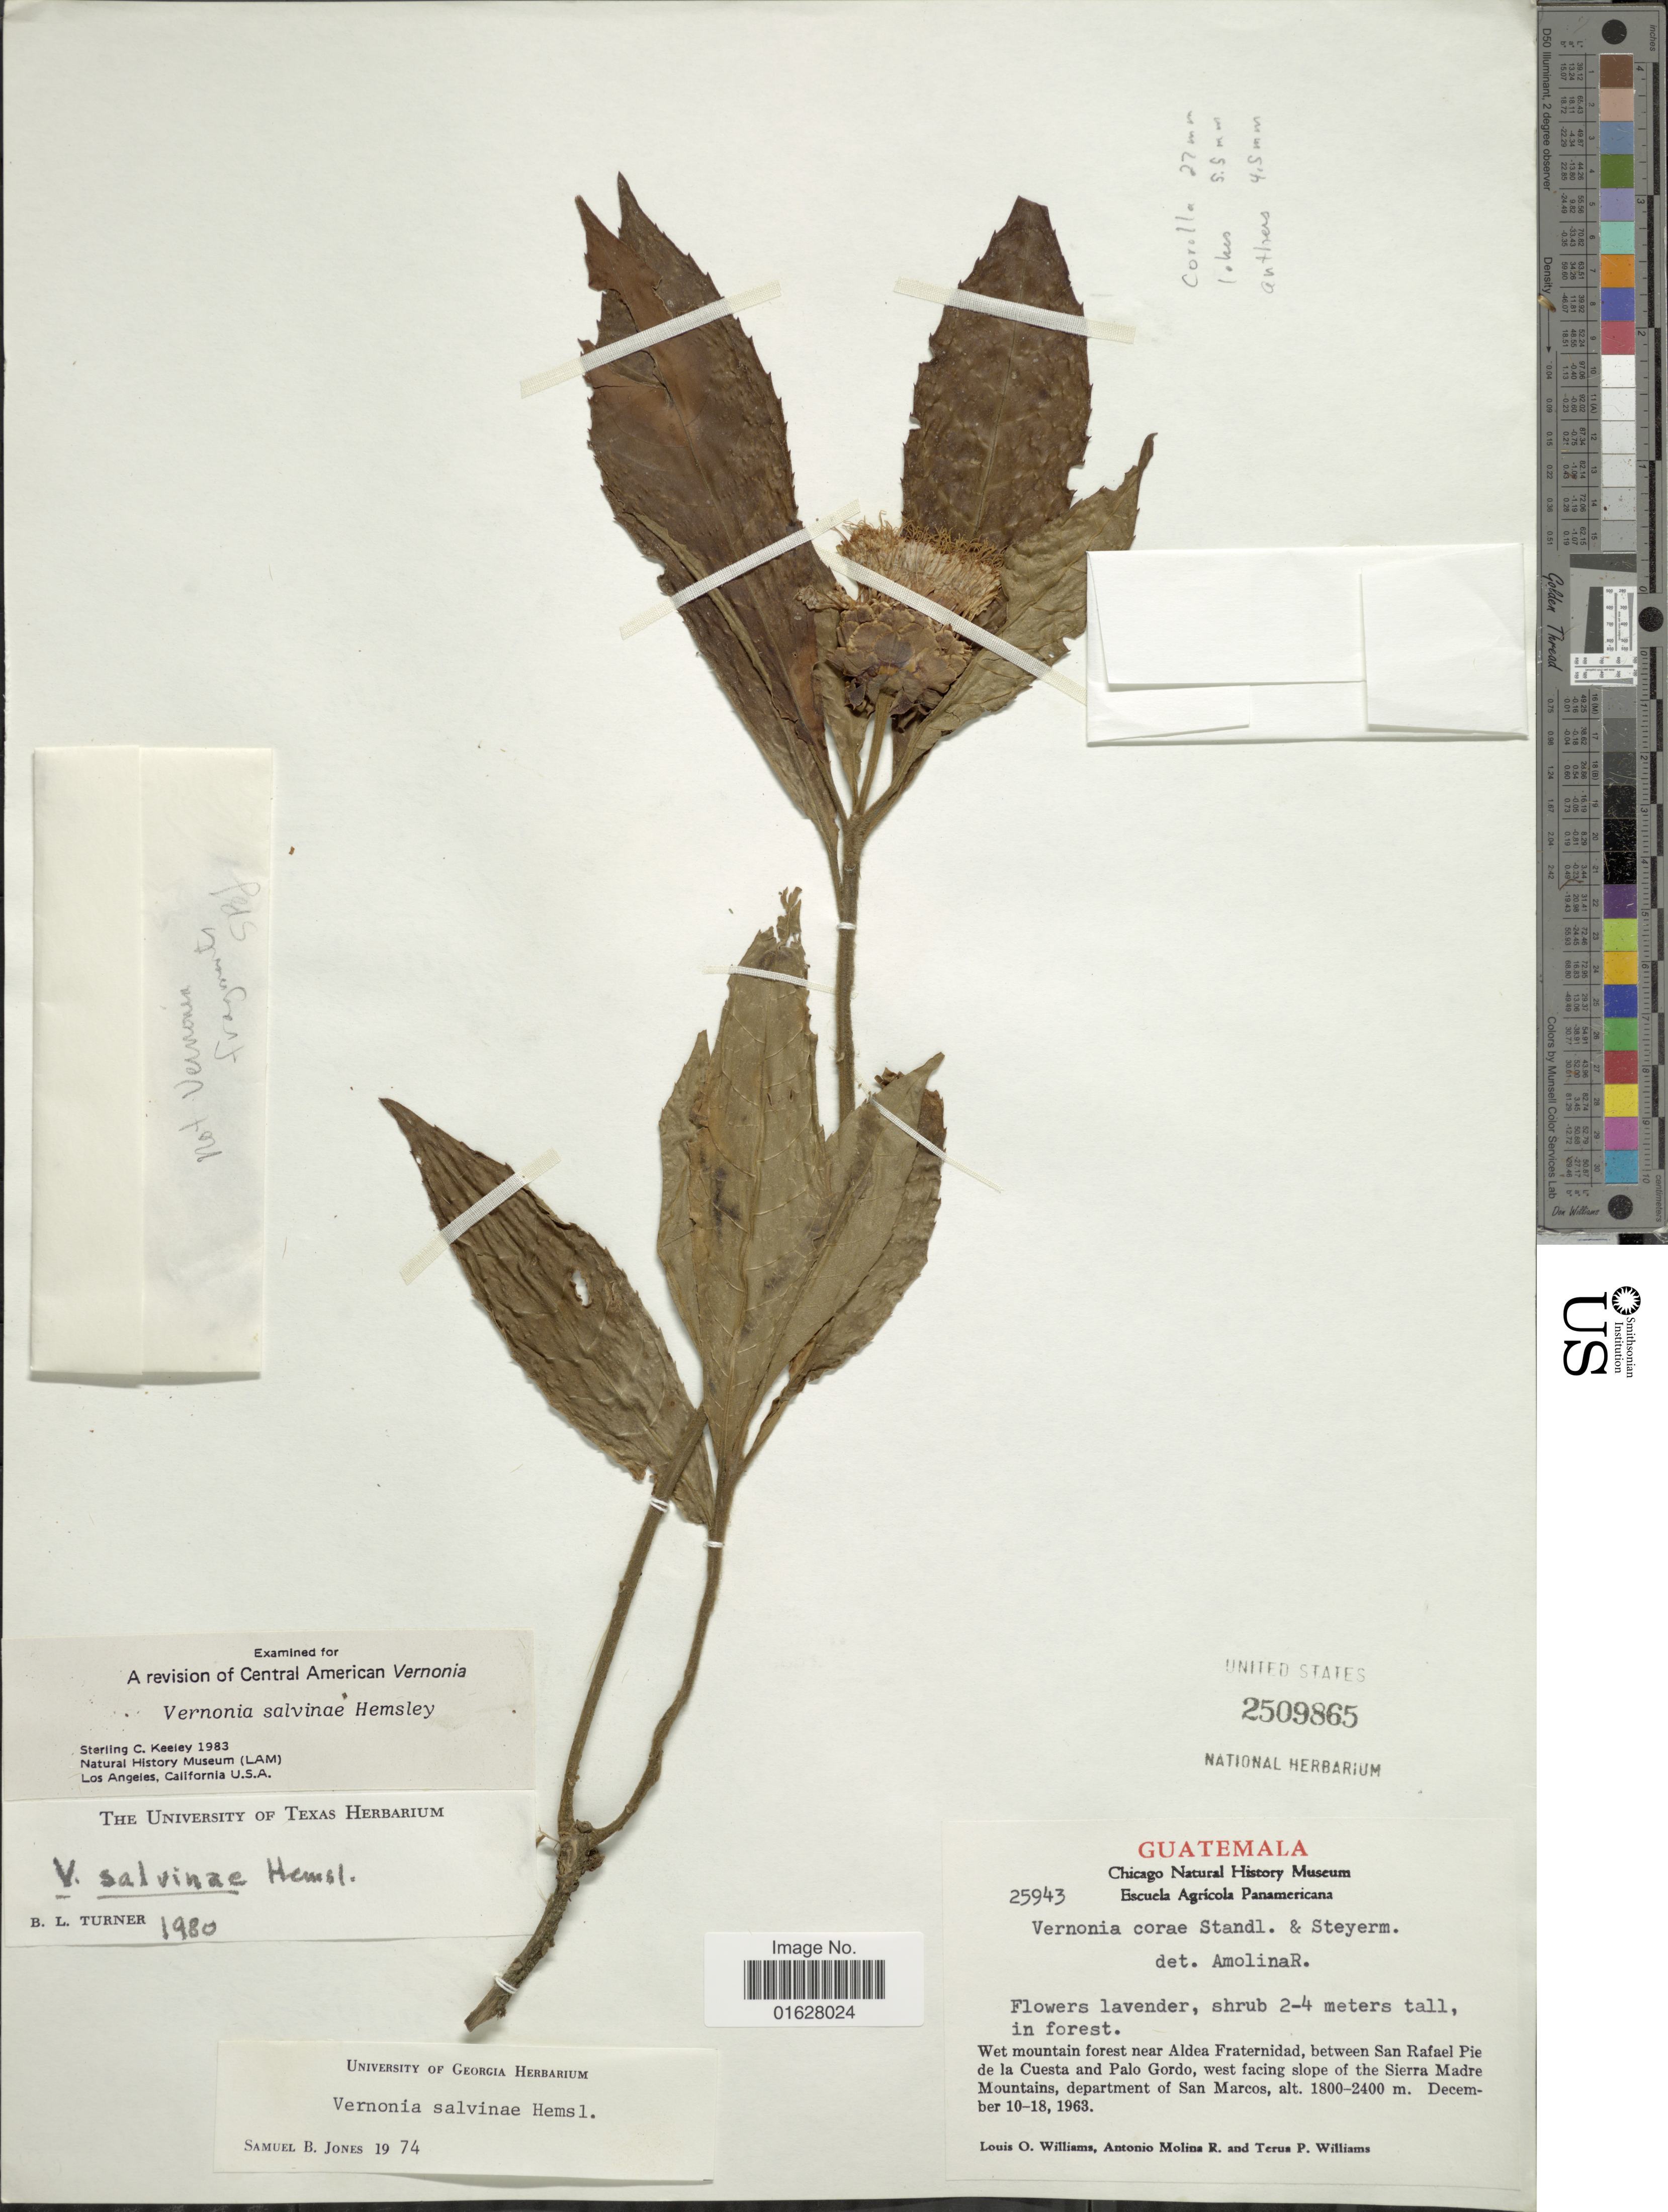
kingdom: Plantae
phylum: Tracheophyta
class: Magnoliopsida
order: Asterales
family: Asteraceae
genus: Lepidonia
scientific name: Lepidonia salvinae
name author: (Hemsl.) H. Rob. & Funk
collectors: L. O. Williams, A. Molina R. & T. Williams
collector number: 25943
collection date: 1963-12-10/1963-12-18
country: Guatemala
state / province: San Marcos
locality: Guatemala. Wet mountain forest near Aldea Fraternidad, between San Rafael Pie de la Cuesta and Palo Gordo, west facing slope of the Sierra Madre Mountains, department of San Marcos.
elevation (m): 1800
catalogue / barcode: US 2509865